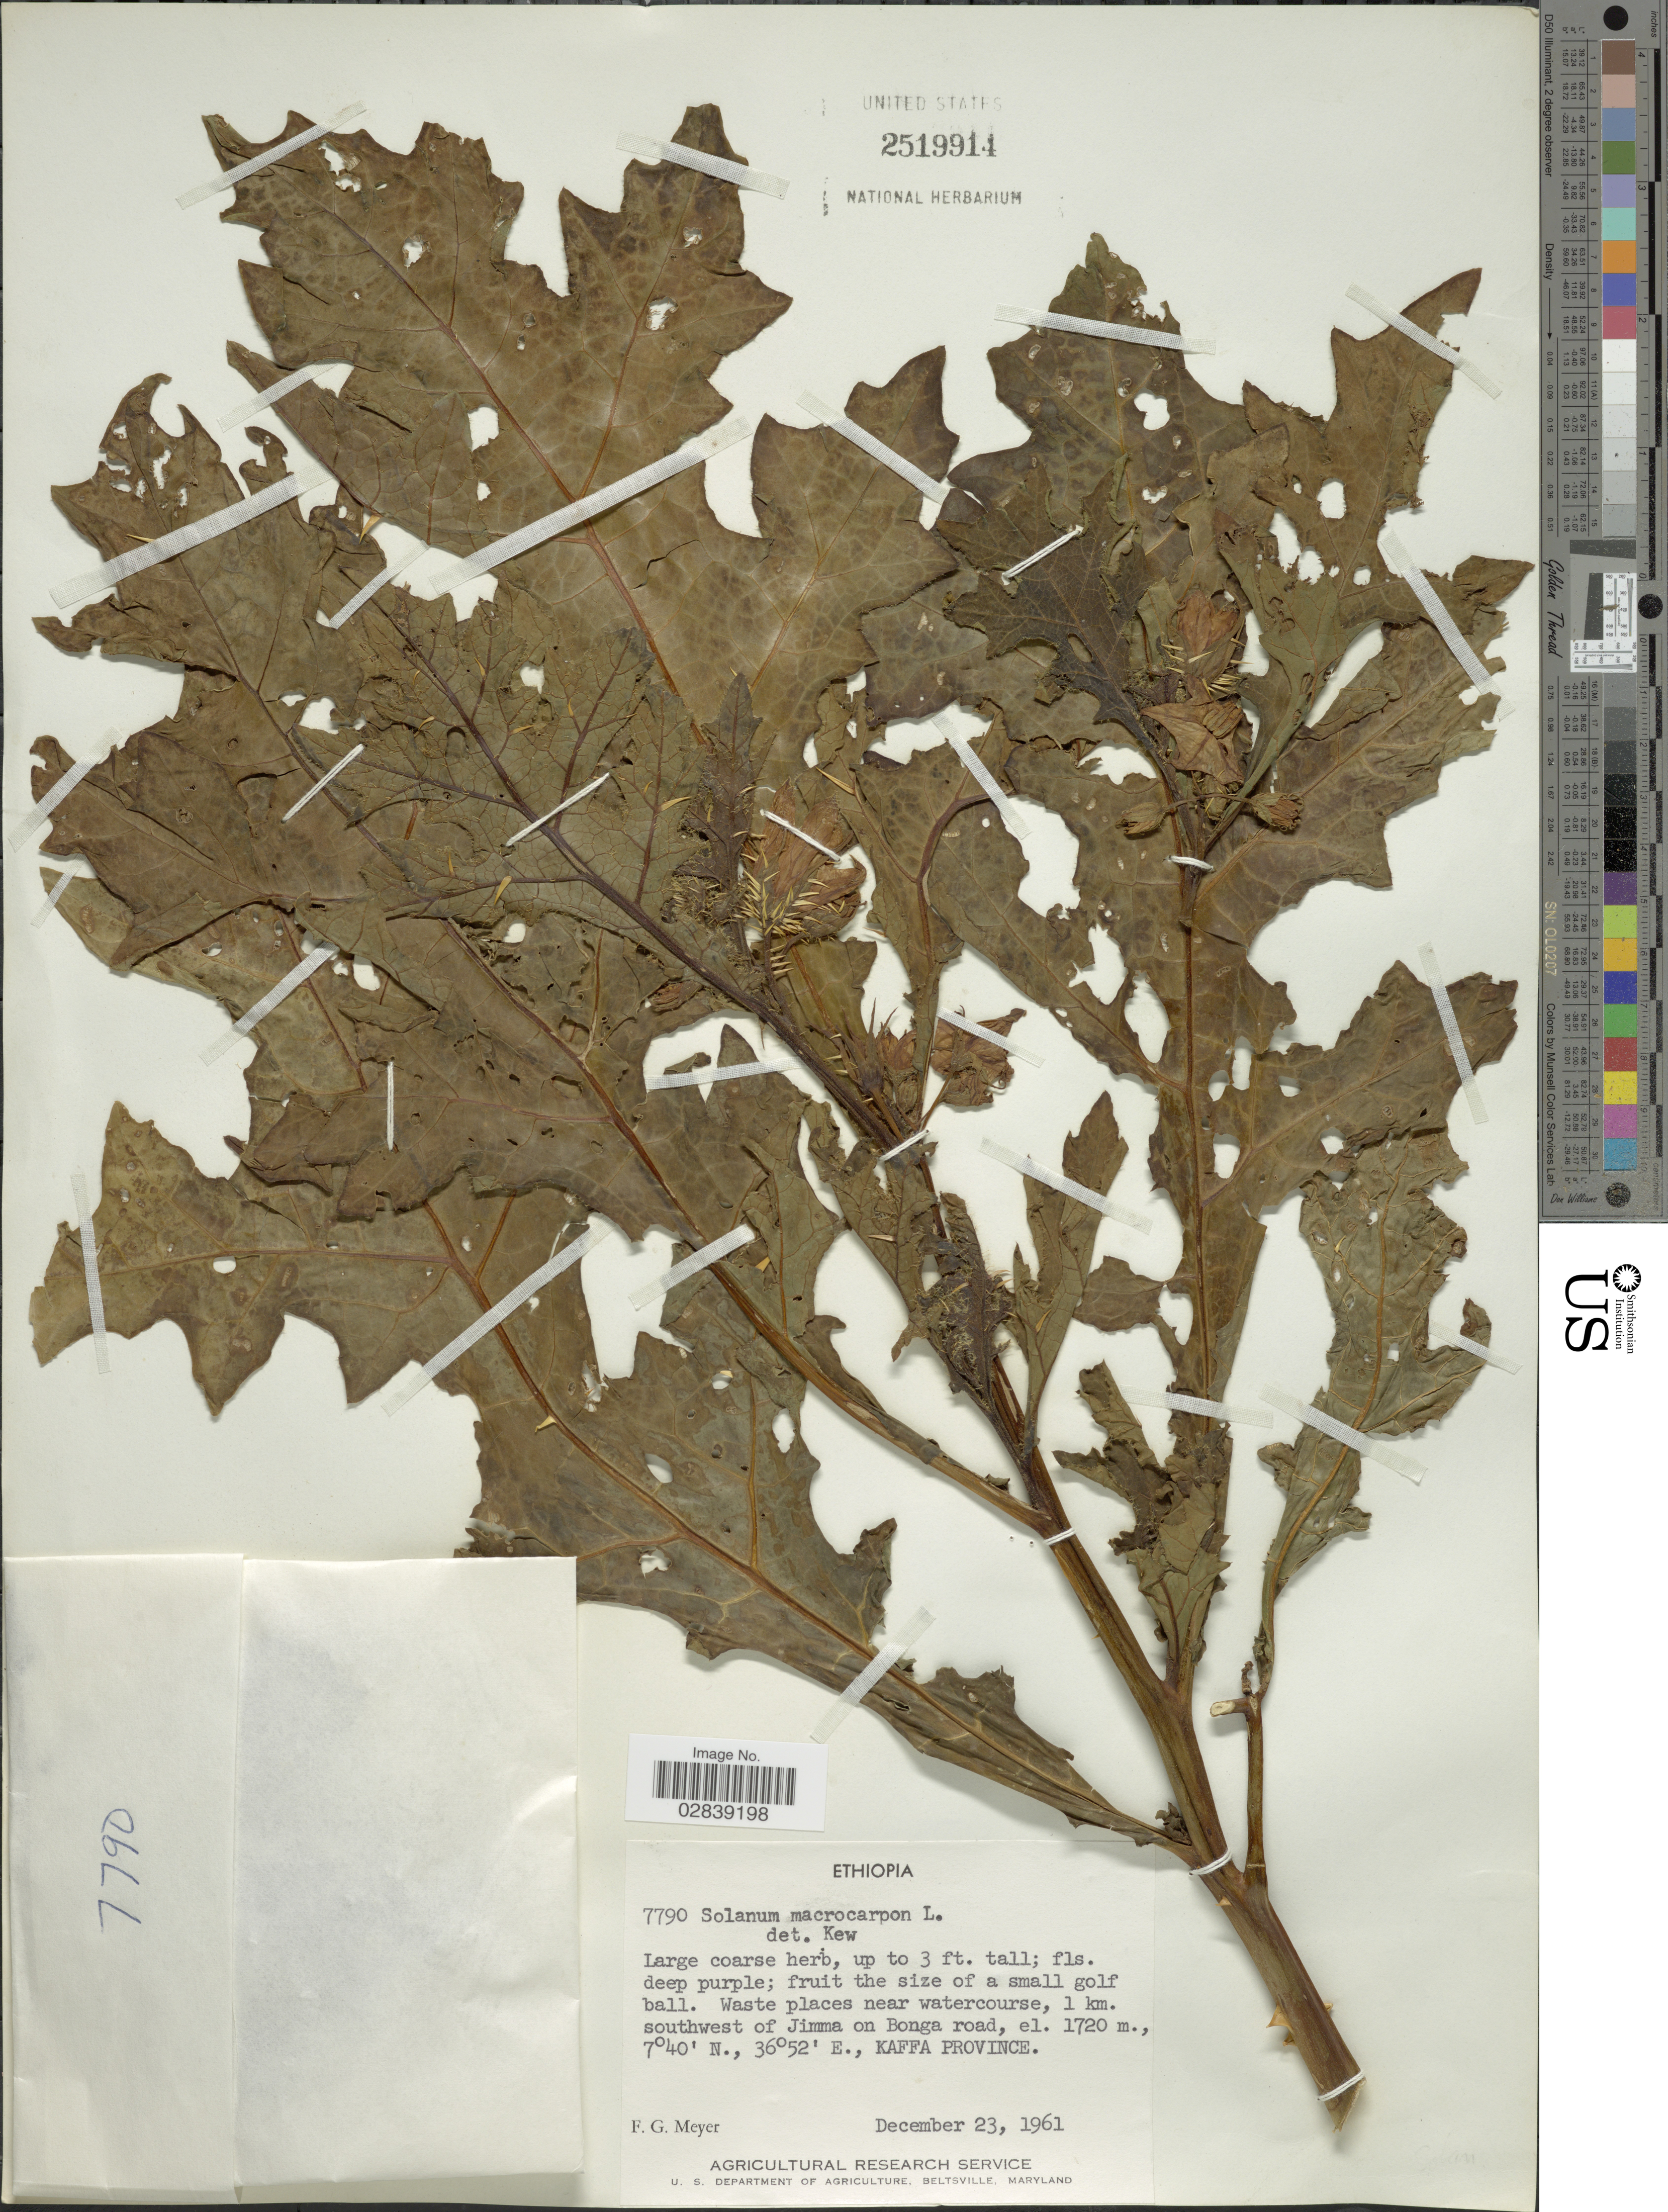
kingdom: Plantae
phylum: Tracheophyta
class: Magnoliopsida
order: Solanales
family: Solanaceae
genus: Solanum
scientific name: Solanum macrocarpon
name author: L.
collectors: F. G. Meyer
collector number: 7790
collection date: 1961-12-23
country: Ethiopia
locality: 1 km. southwest of Jimma on Bonga road, Kaffa Province.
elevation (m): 1720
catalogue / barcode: US 2519914